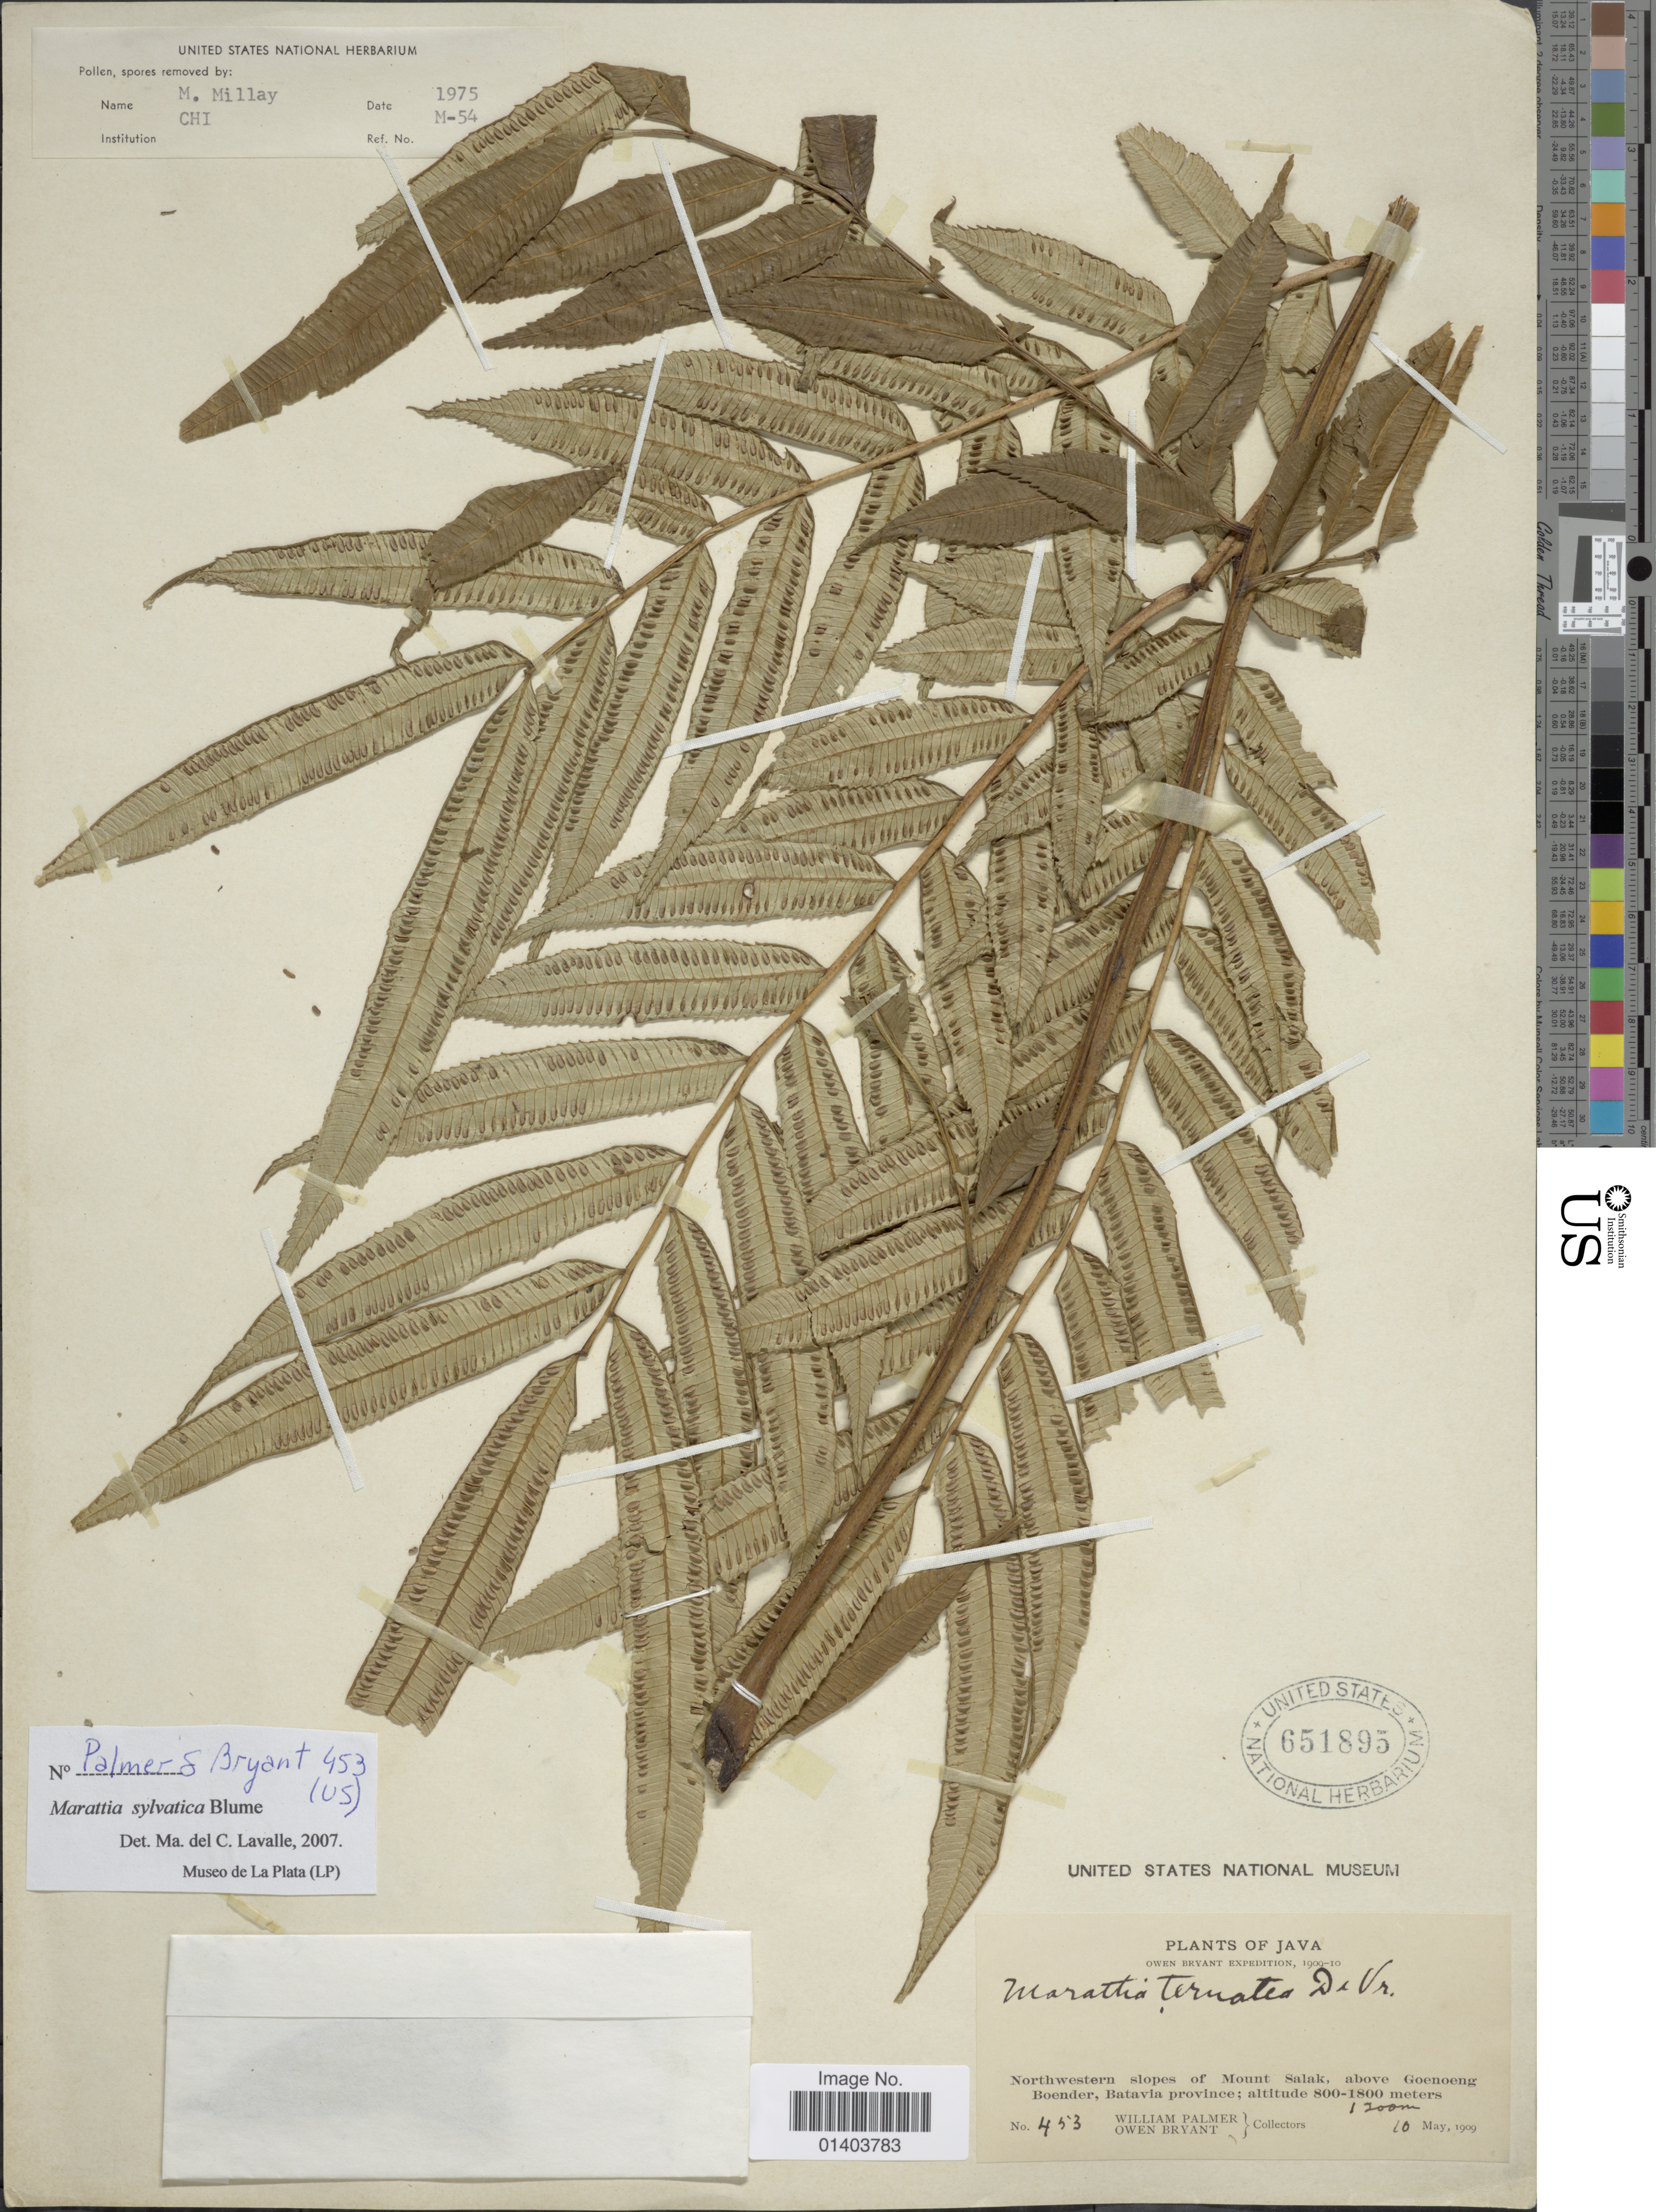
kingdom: Plantae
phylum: Tracheophyta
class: Polypodiopsida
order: Marattiales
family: Marattiaceae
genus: Ptisana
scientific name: Ptisana sylvatica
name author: (Blume) Murdock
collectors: W. Palmer & O. Bryant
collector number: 453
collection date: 1909-05-10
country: Indonesia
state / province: Java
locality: Northwestern slopes of Mount Salak, above Goenoeng Boender, Batavia province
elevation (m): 800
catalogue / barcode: US 651895